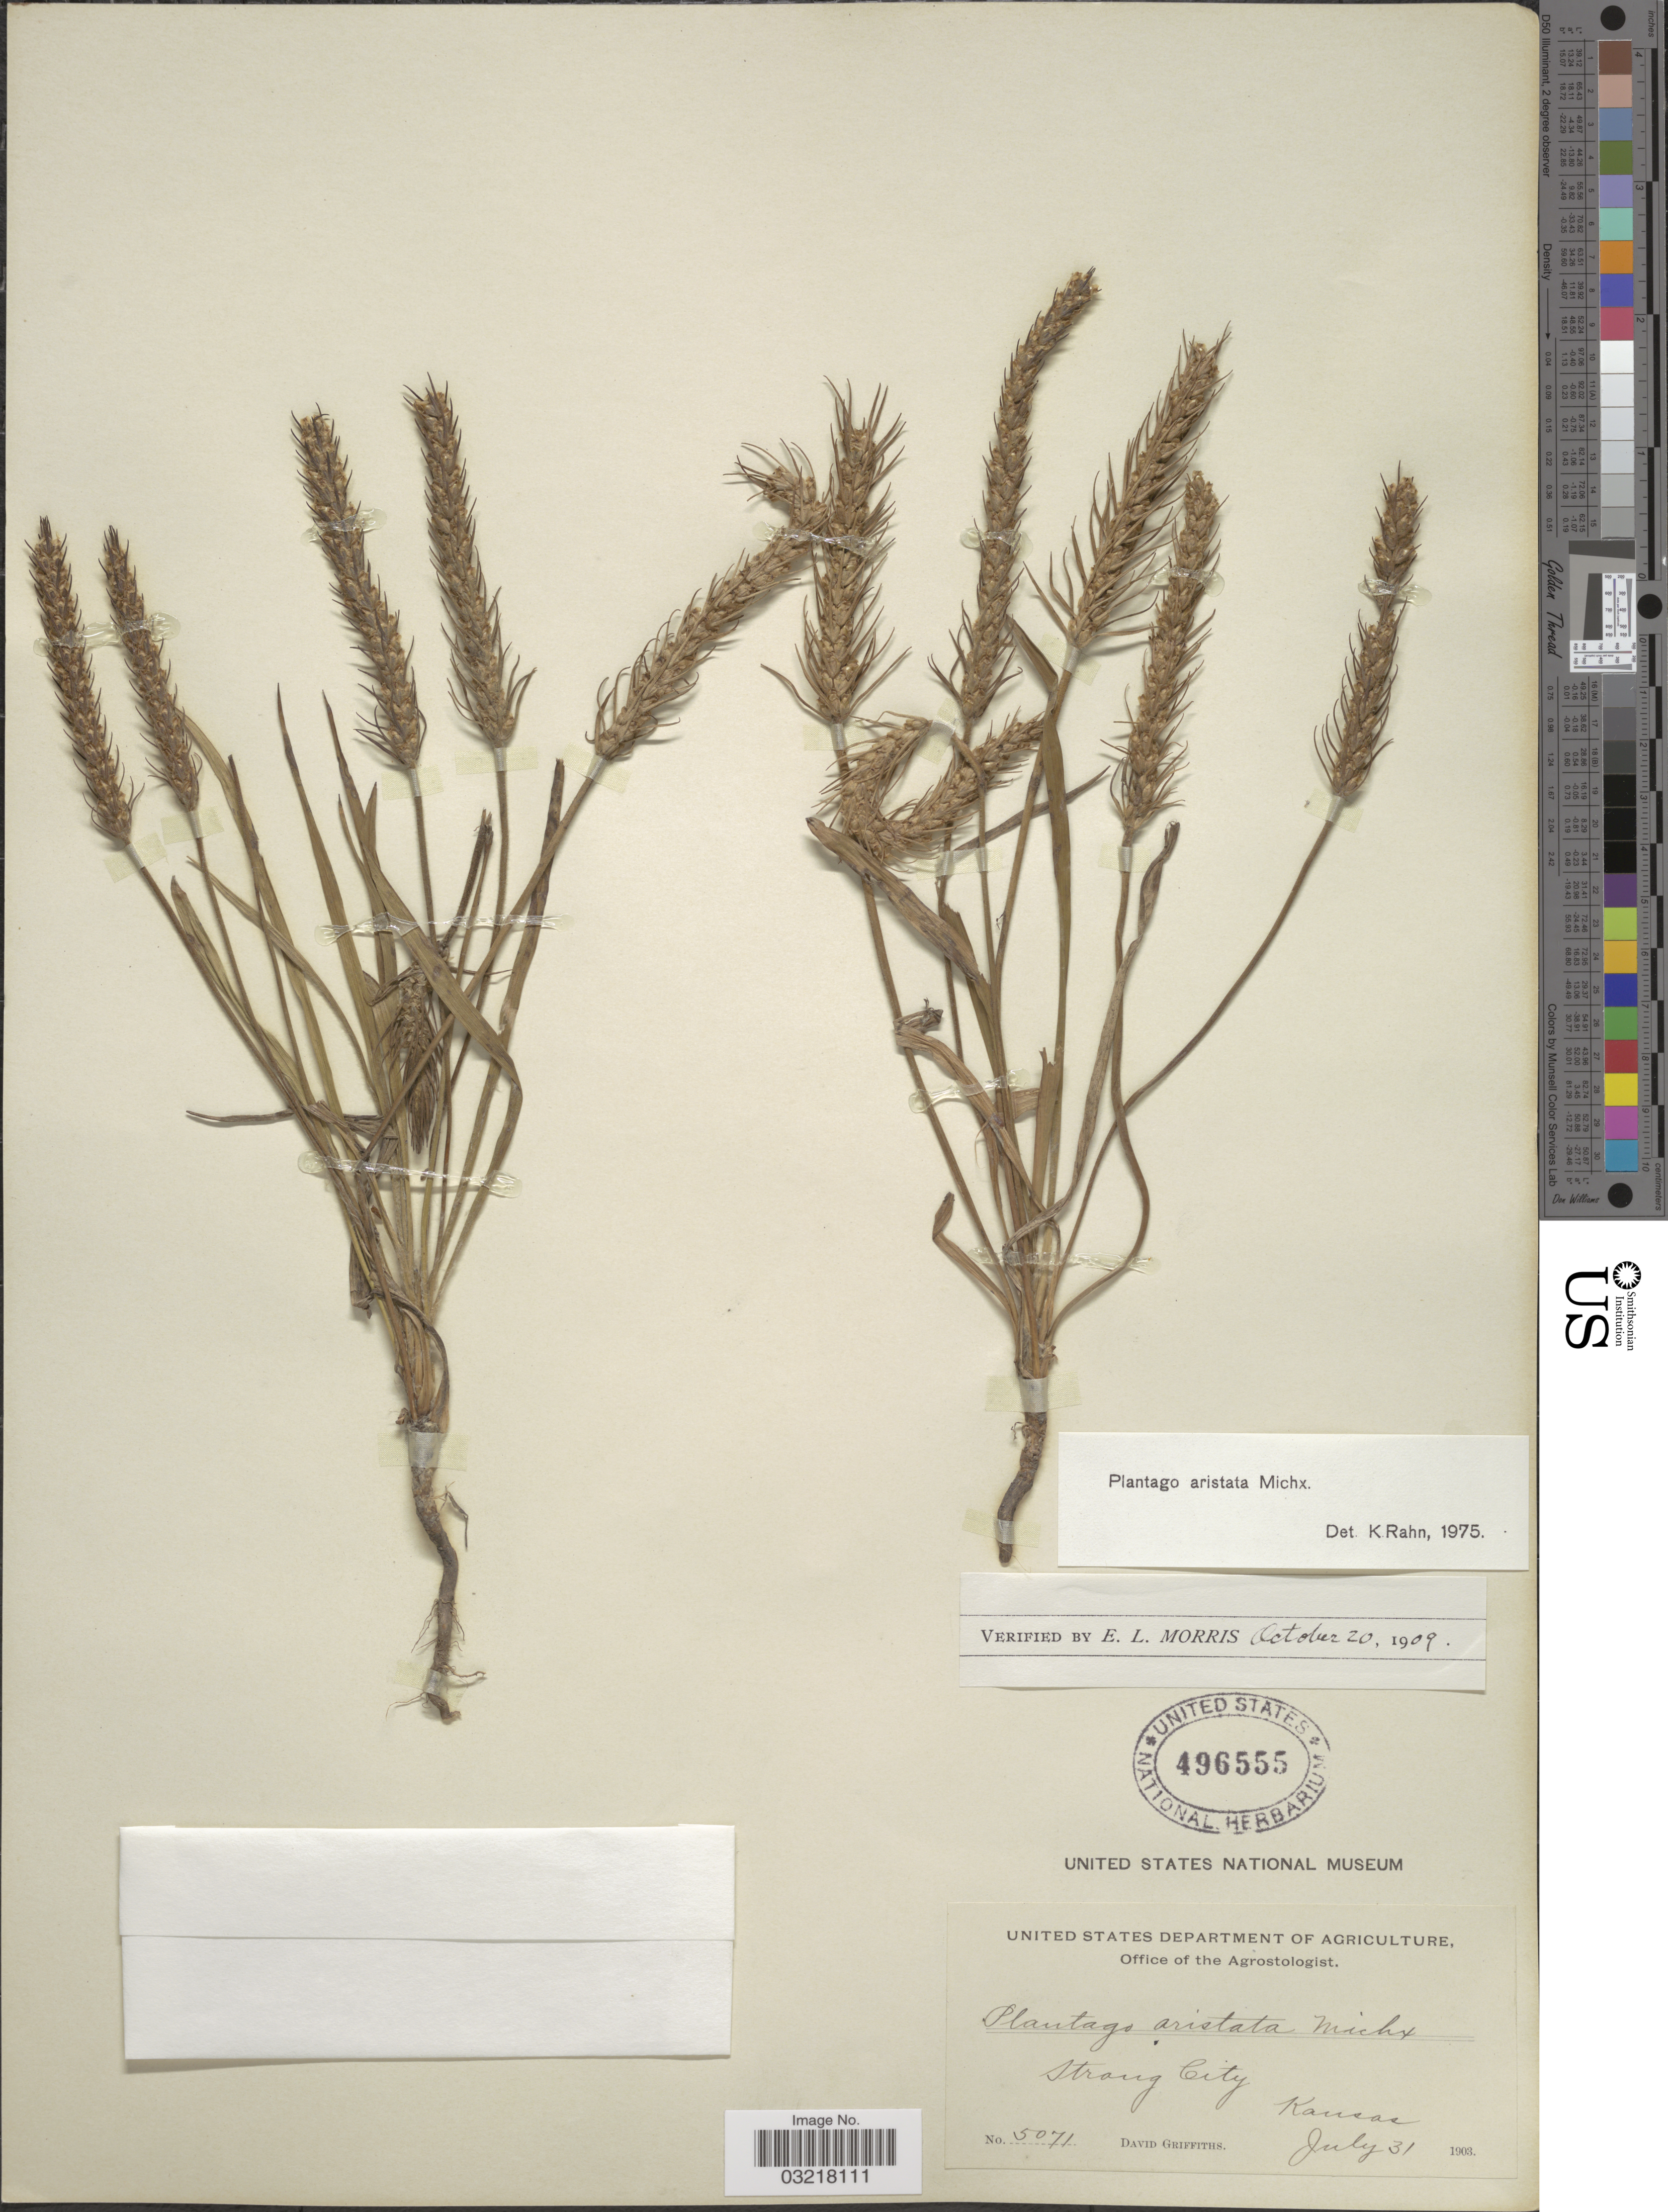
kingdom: Plantae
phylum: Tracheophyta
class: Magnoliopsida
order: Lamiales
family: Plantaginaceae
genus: Plantago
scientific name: Plantago aristata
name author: Michx.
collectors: D. Griffiths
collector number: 5071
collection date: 1903-07-31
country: United States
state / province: Kansas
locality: Strong City.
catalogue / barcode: US 496555